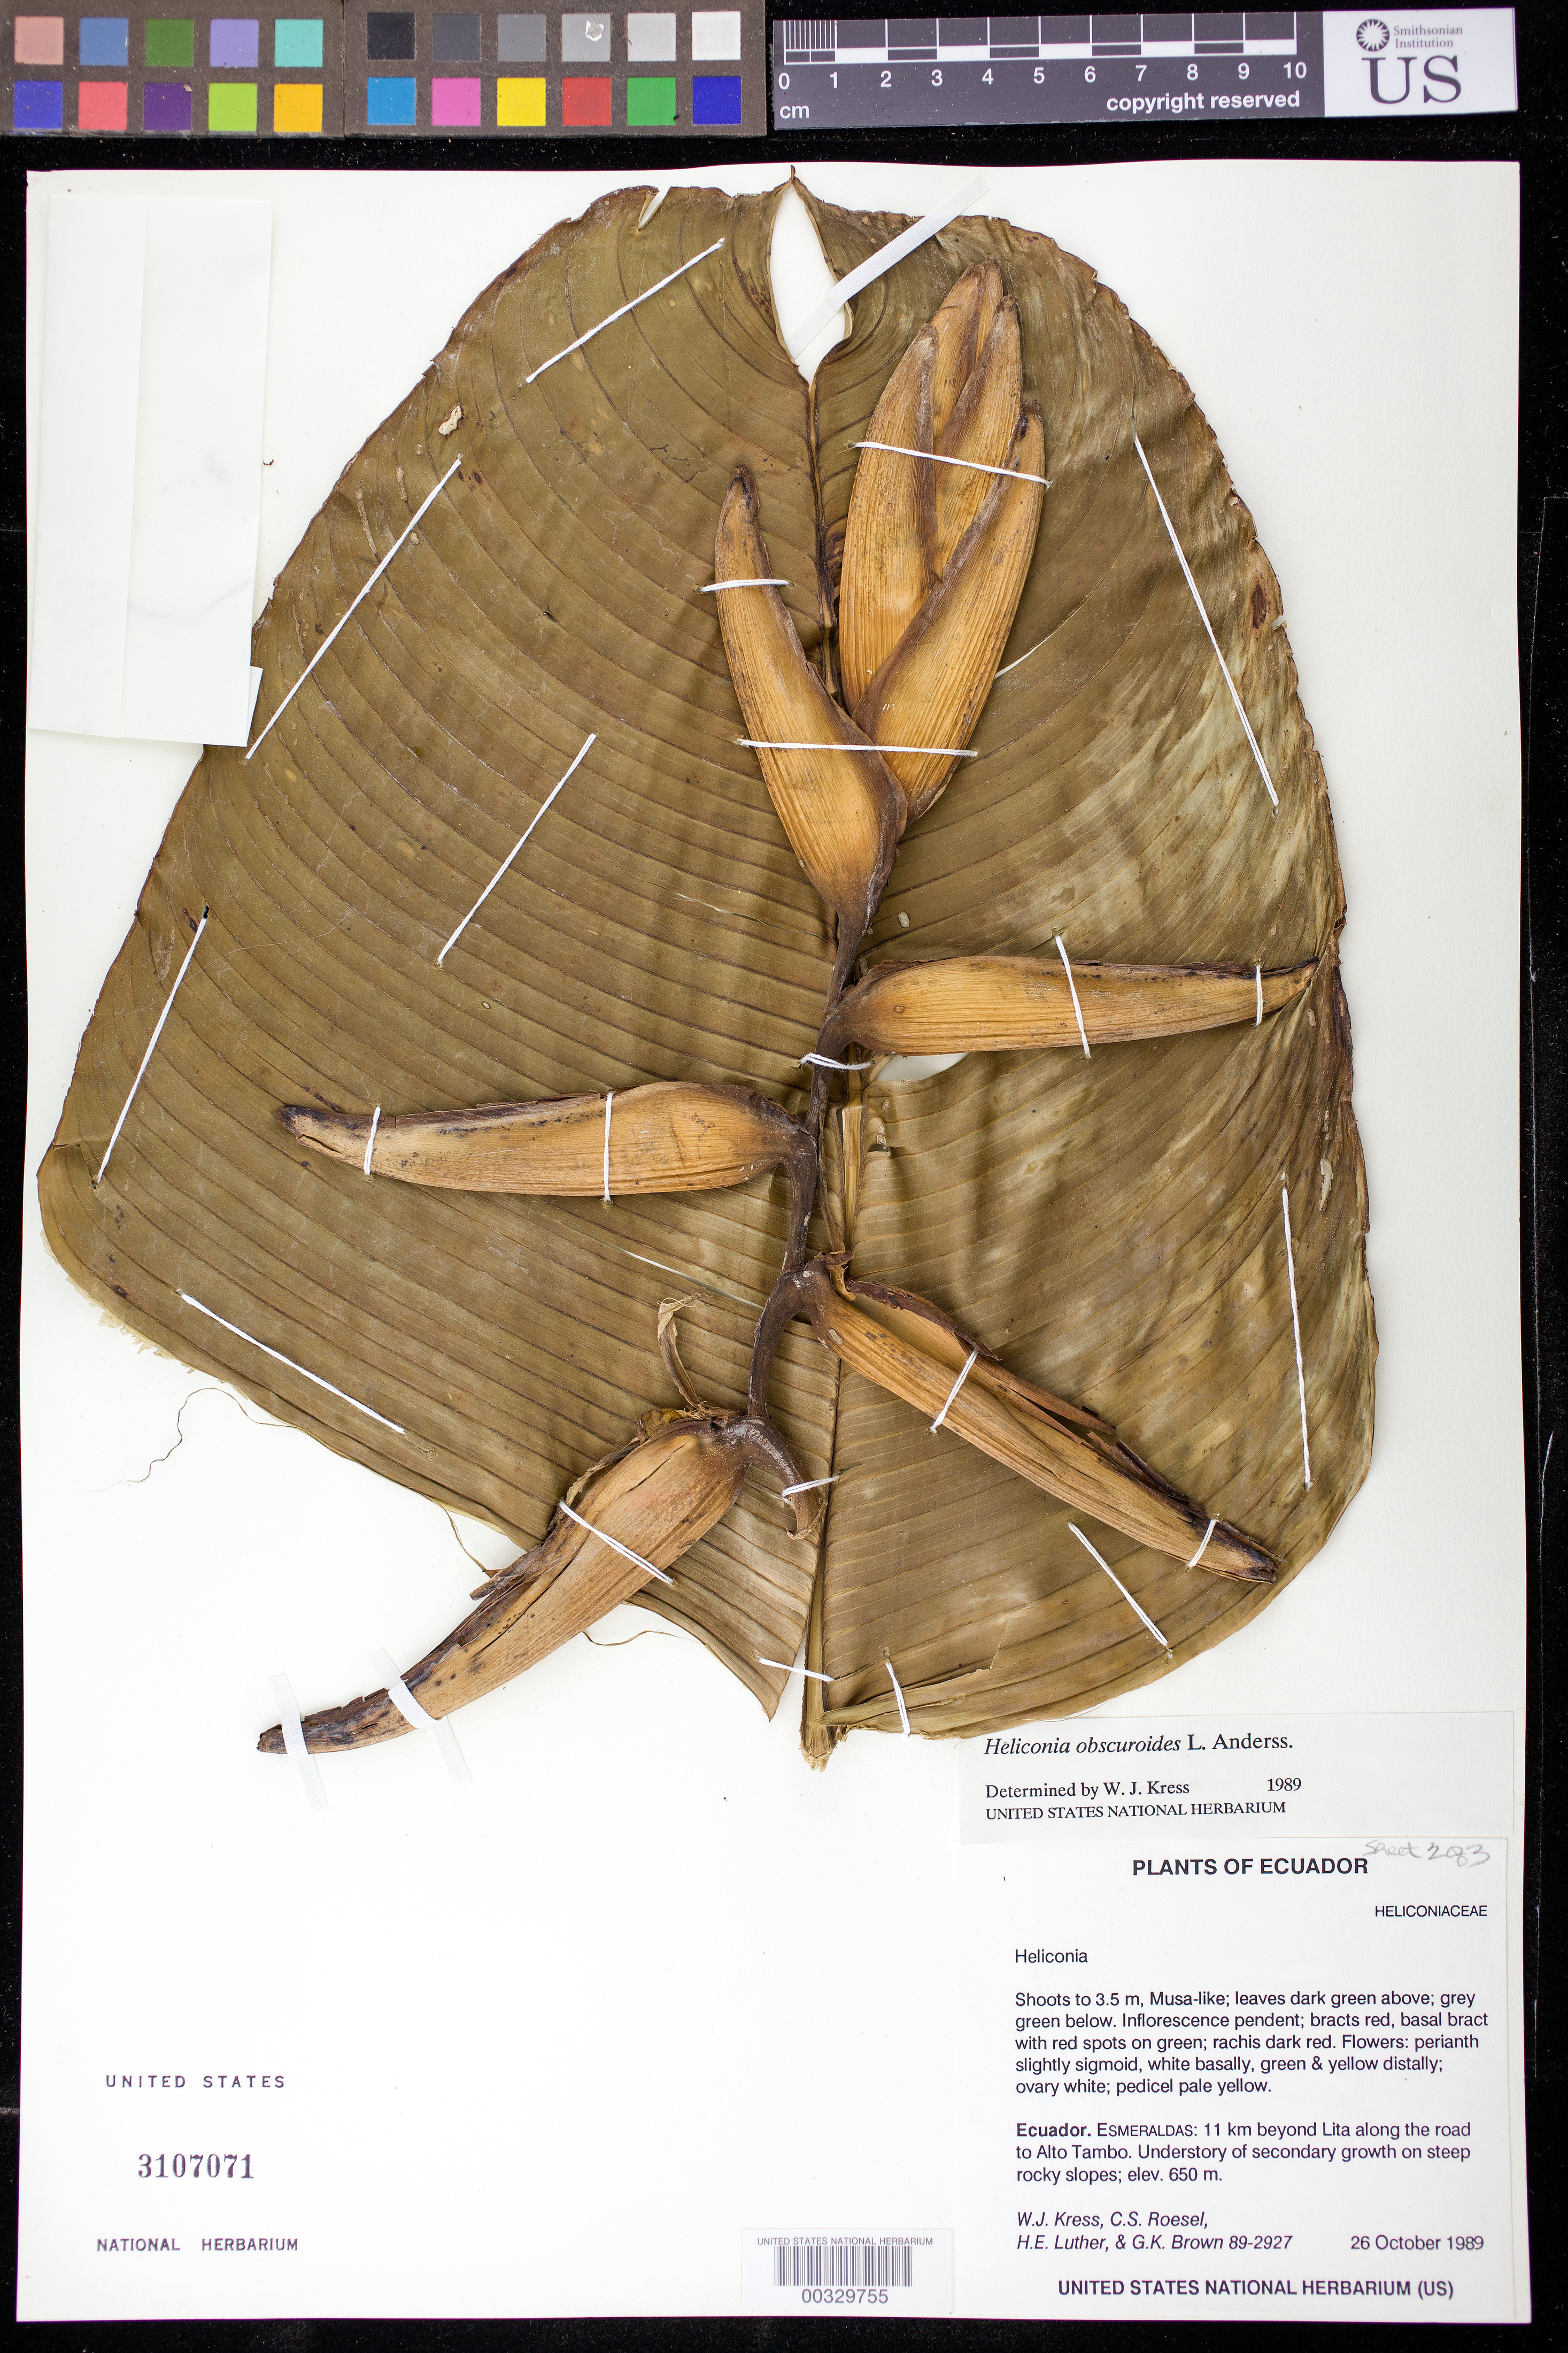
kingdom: Plantae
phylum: Tracheophyta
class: Liliopsida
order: Zingiberales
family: Heliconiaceae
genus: Heliconia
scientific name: Heliconia obscuroides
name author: L. Andersson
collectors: W. J. Kress, C. S. Roesel, Harry E. Luther & G. K. Brown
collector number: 88-2927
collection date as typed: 26 Oct 1989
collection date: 1989-10-26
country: Ecuador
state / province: Esmeraldas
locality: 11 km beyond Lita along road to Alto Tambo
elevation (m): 650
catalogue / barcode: US 3107071